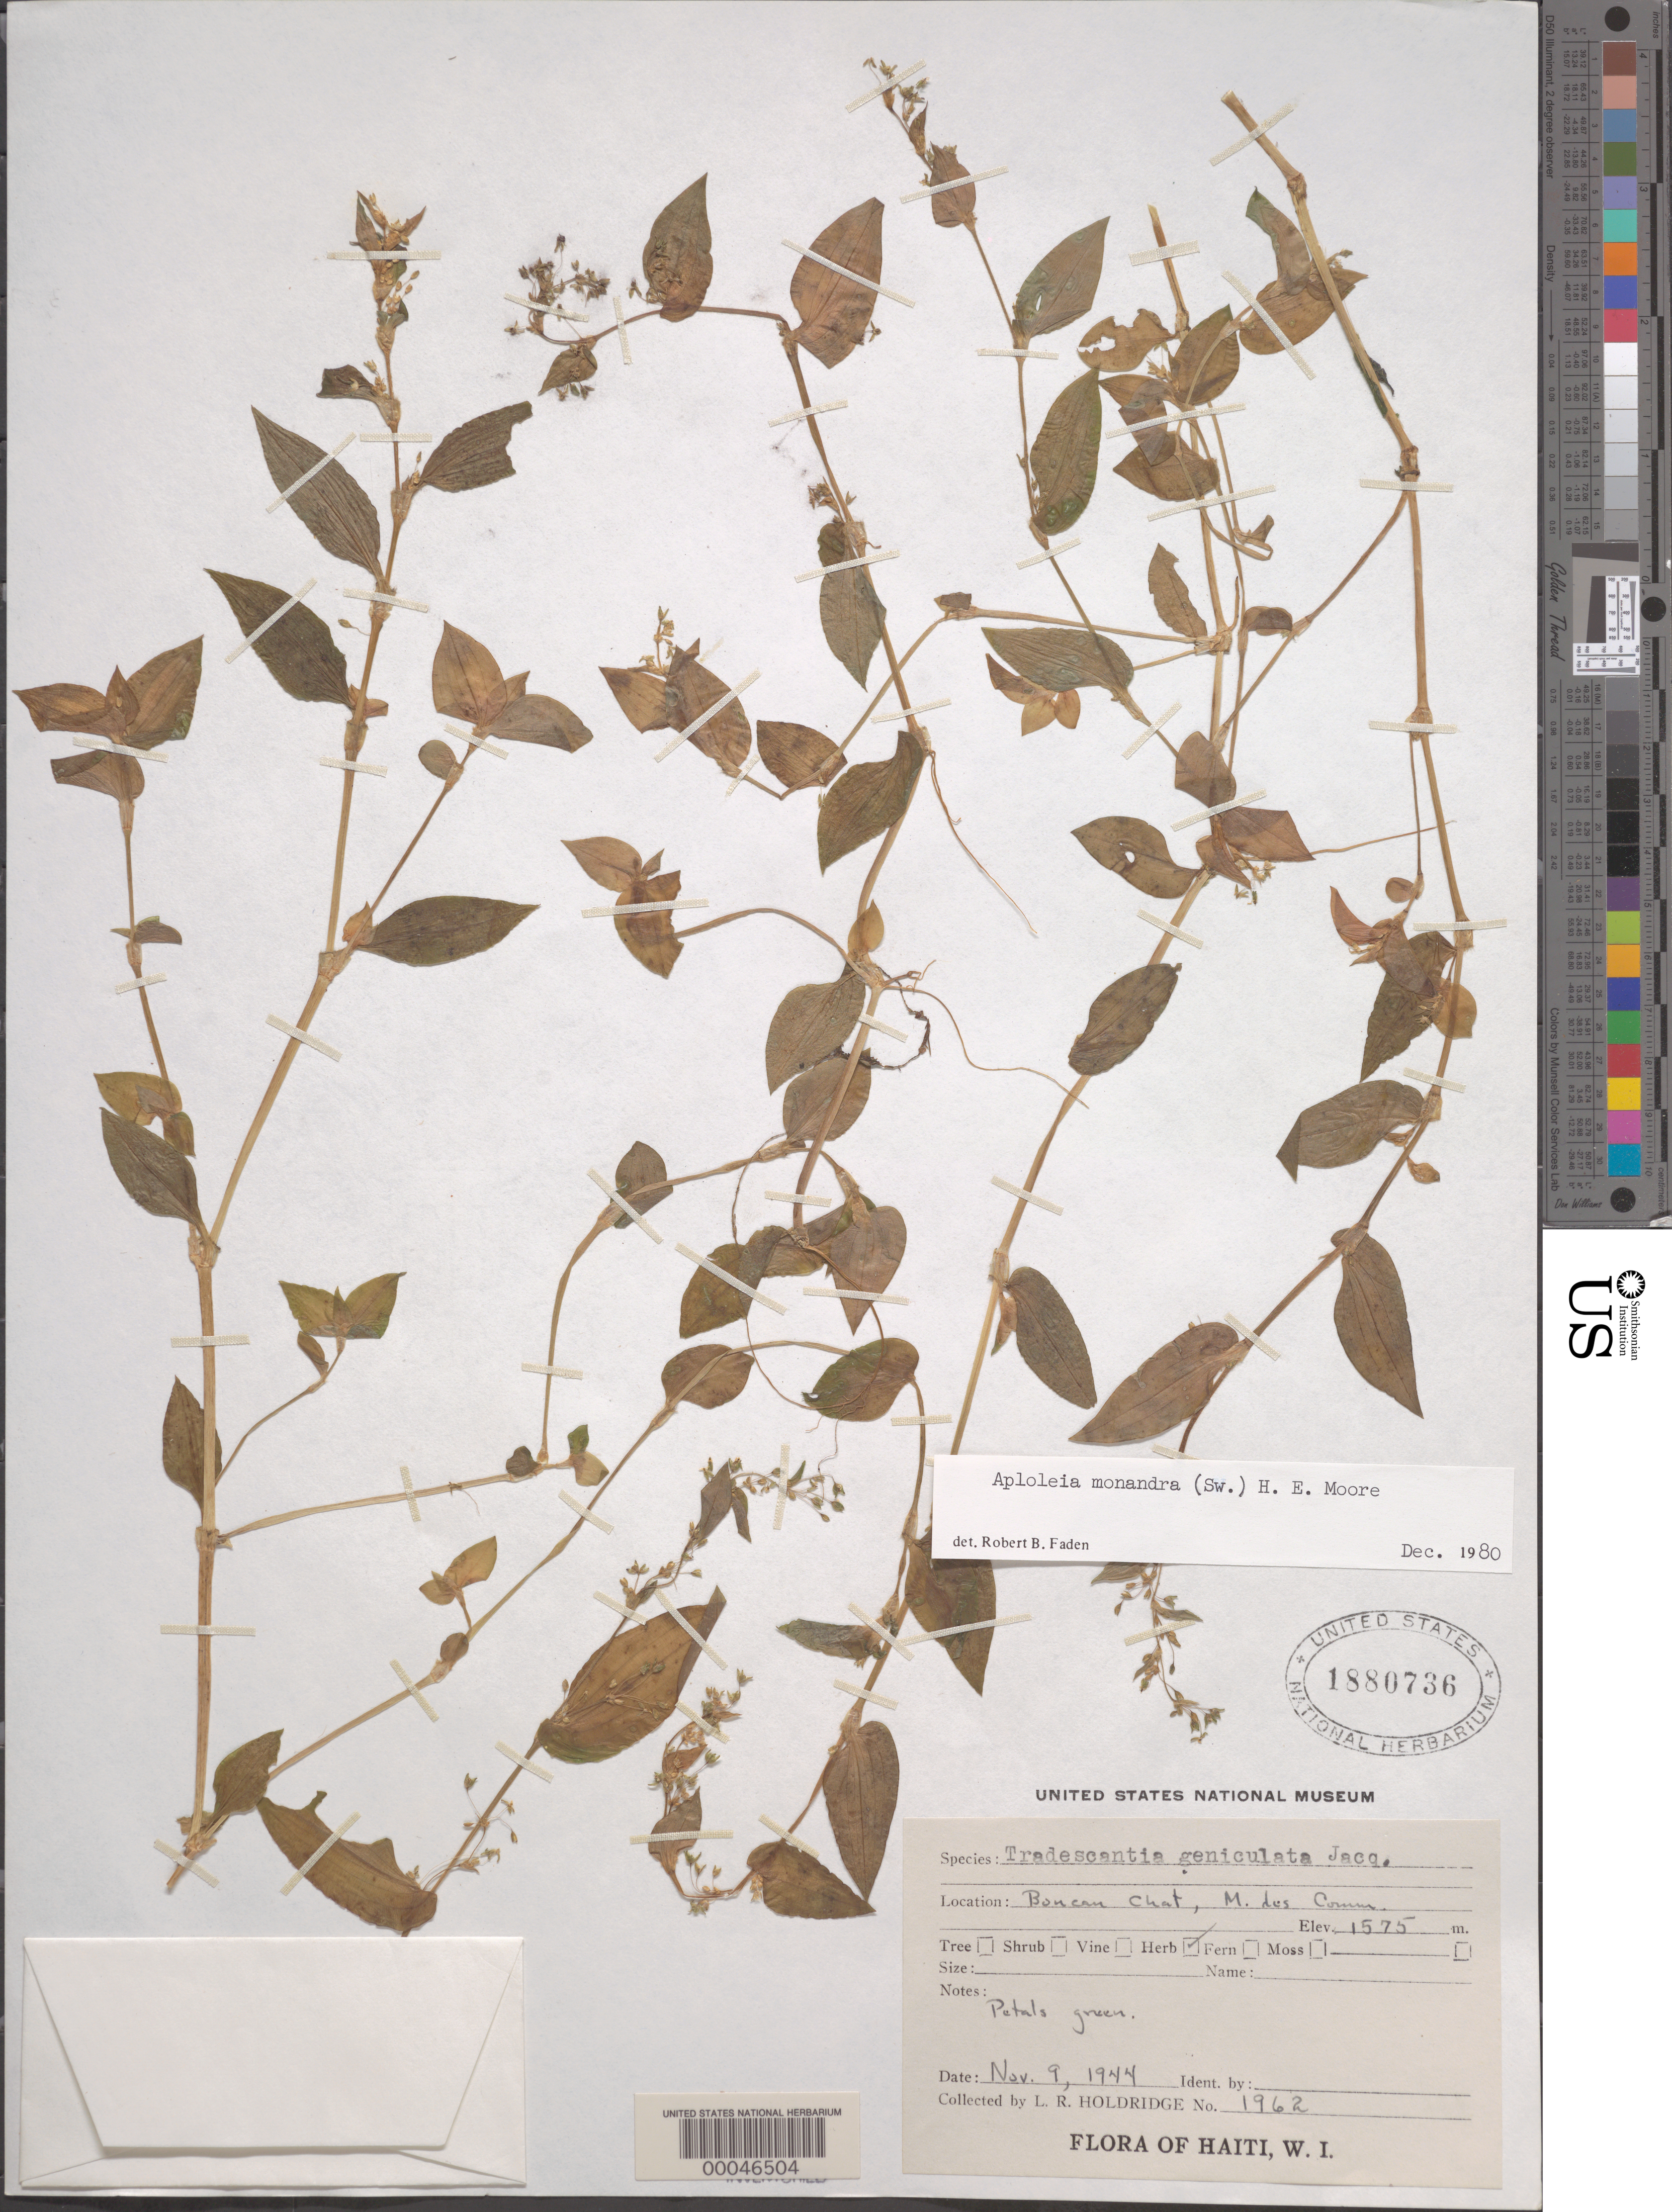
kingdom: Plantae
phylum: Tracheophyta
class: Liliopsida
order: Commelinales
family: Commelinaceae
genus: Callisia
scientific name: Callisia monandra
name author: (Sw.) Schult. & Schult. f.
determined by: Faden, Robert B., (US), Smithsonian Institution - National Museum of Natural History (UNITED STATES)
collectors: L. Holdridge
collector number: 1962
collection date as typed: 09 Nov 1944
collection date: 1944-11-09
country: Haiti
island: Hispaniola Island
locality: Boncan chat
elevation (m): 1575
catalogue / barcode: US 1880736